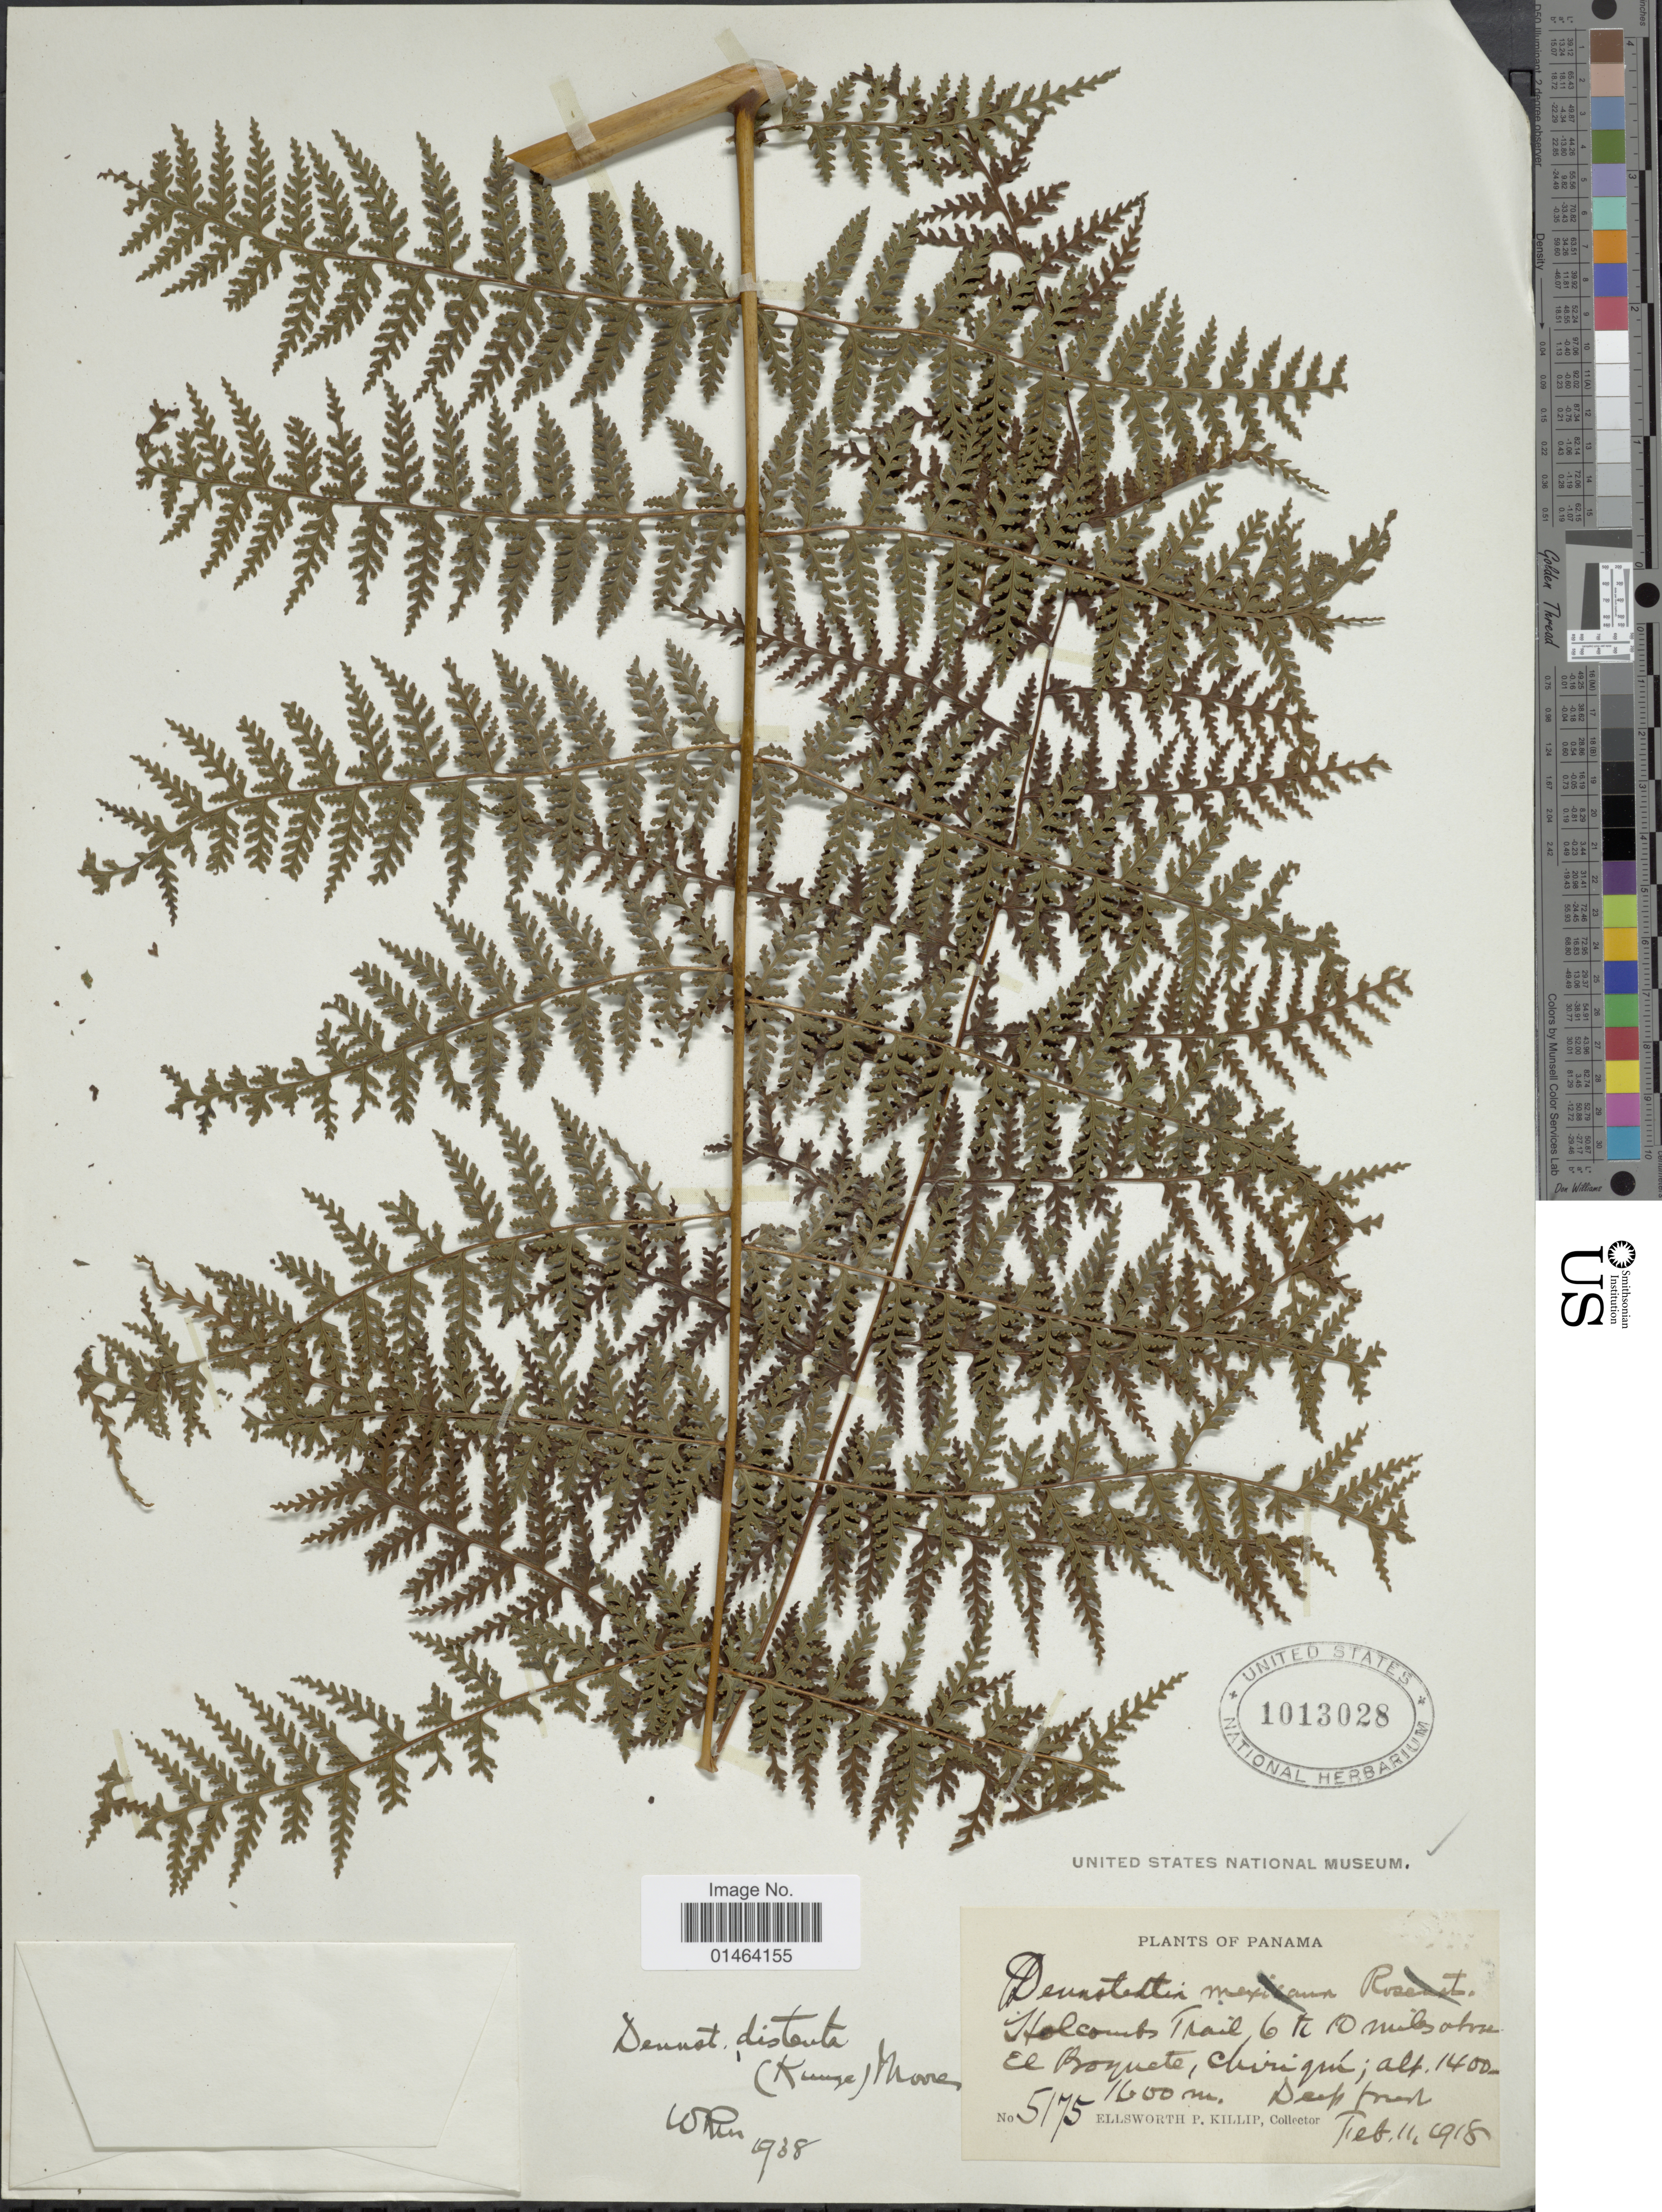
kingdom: Plantae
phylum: Tracheophyta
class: Polypodiopsida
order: Polypodiales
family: Dennstaedtiaceae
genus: Dennstaedtia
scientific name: Dennstaedtia distenta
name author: (Kunze) T. Moore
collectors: E. P. Killip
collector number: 5175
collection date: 1918-02-11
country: Panama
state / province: Chiriqui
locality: Holcombs Trail, 6 to 10 miles above El Boquete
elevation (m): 1400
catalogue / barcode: US 1013028